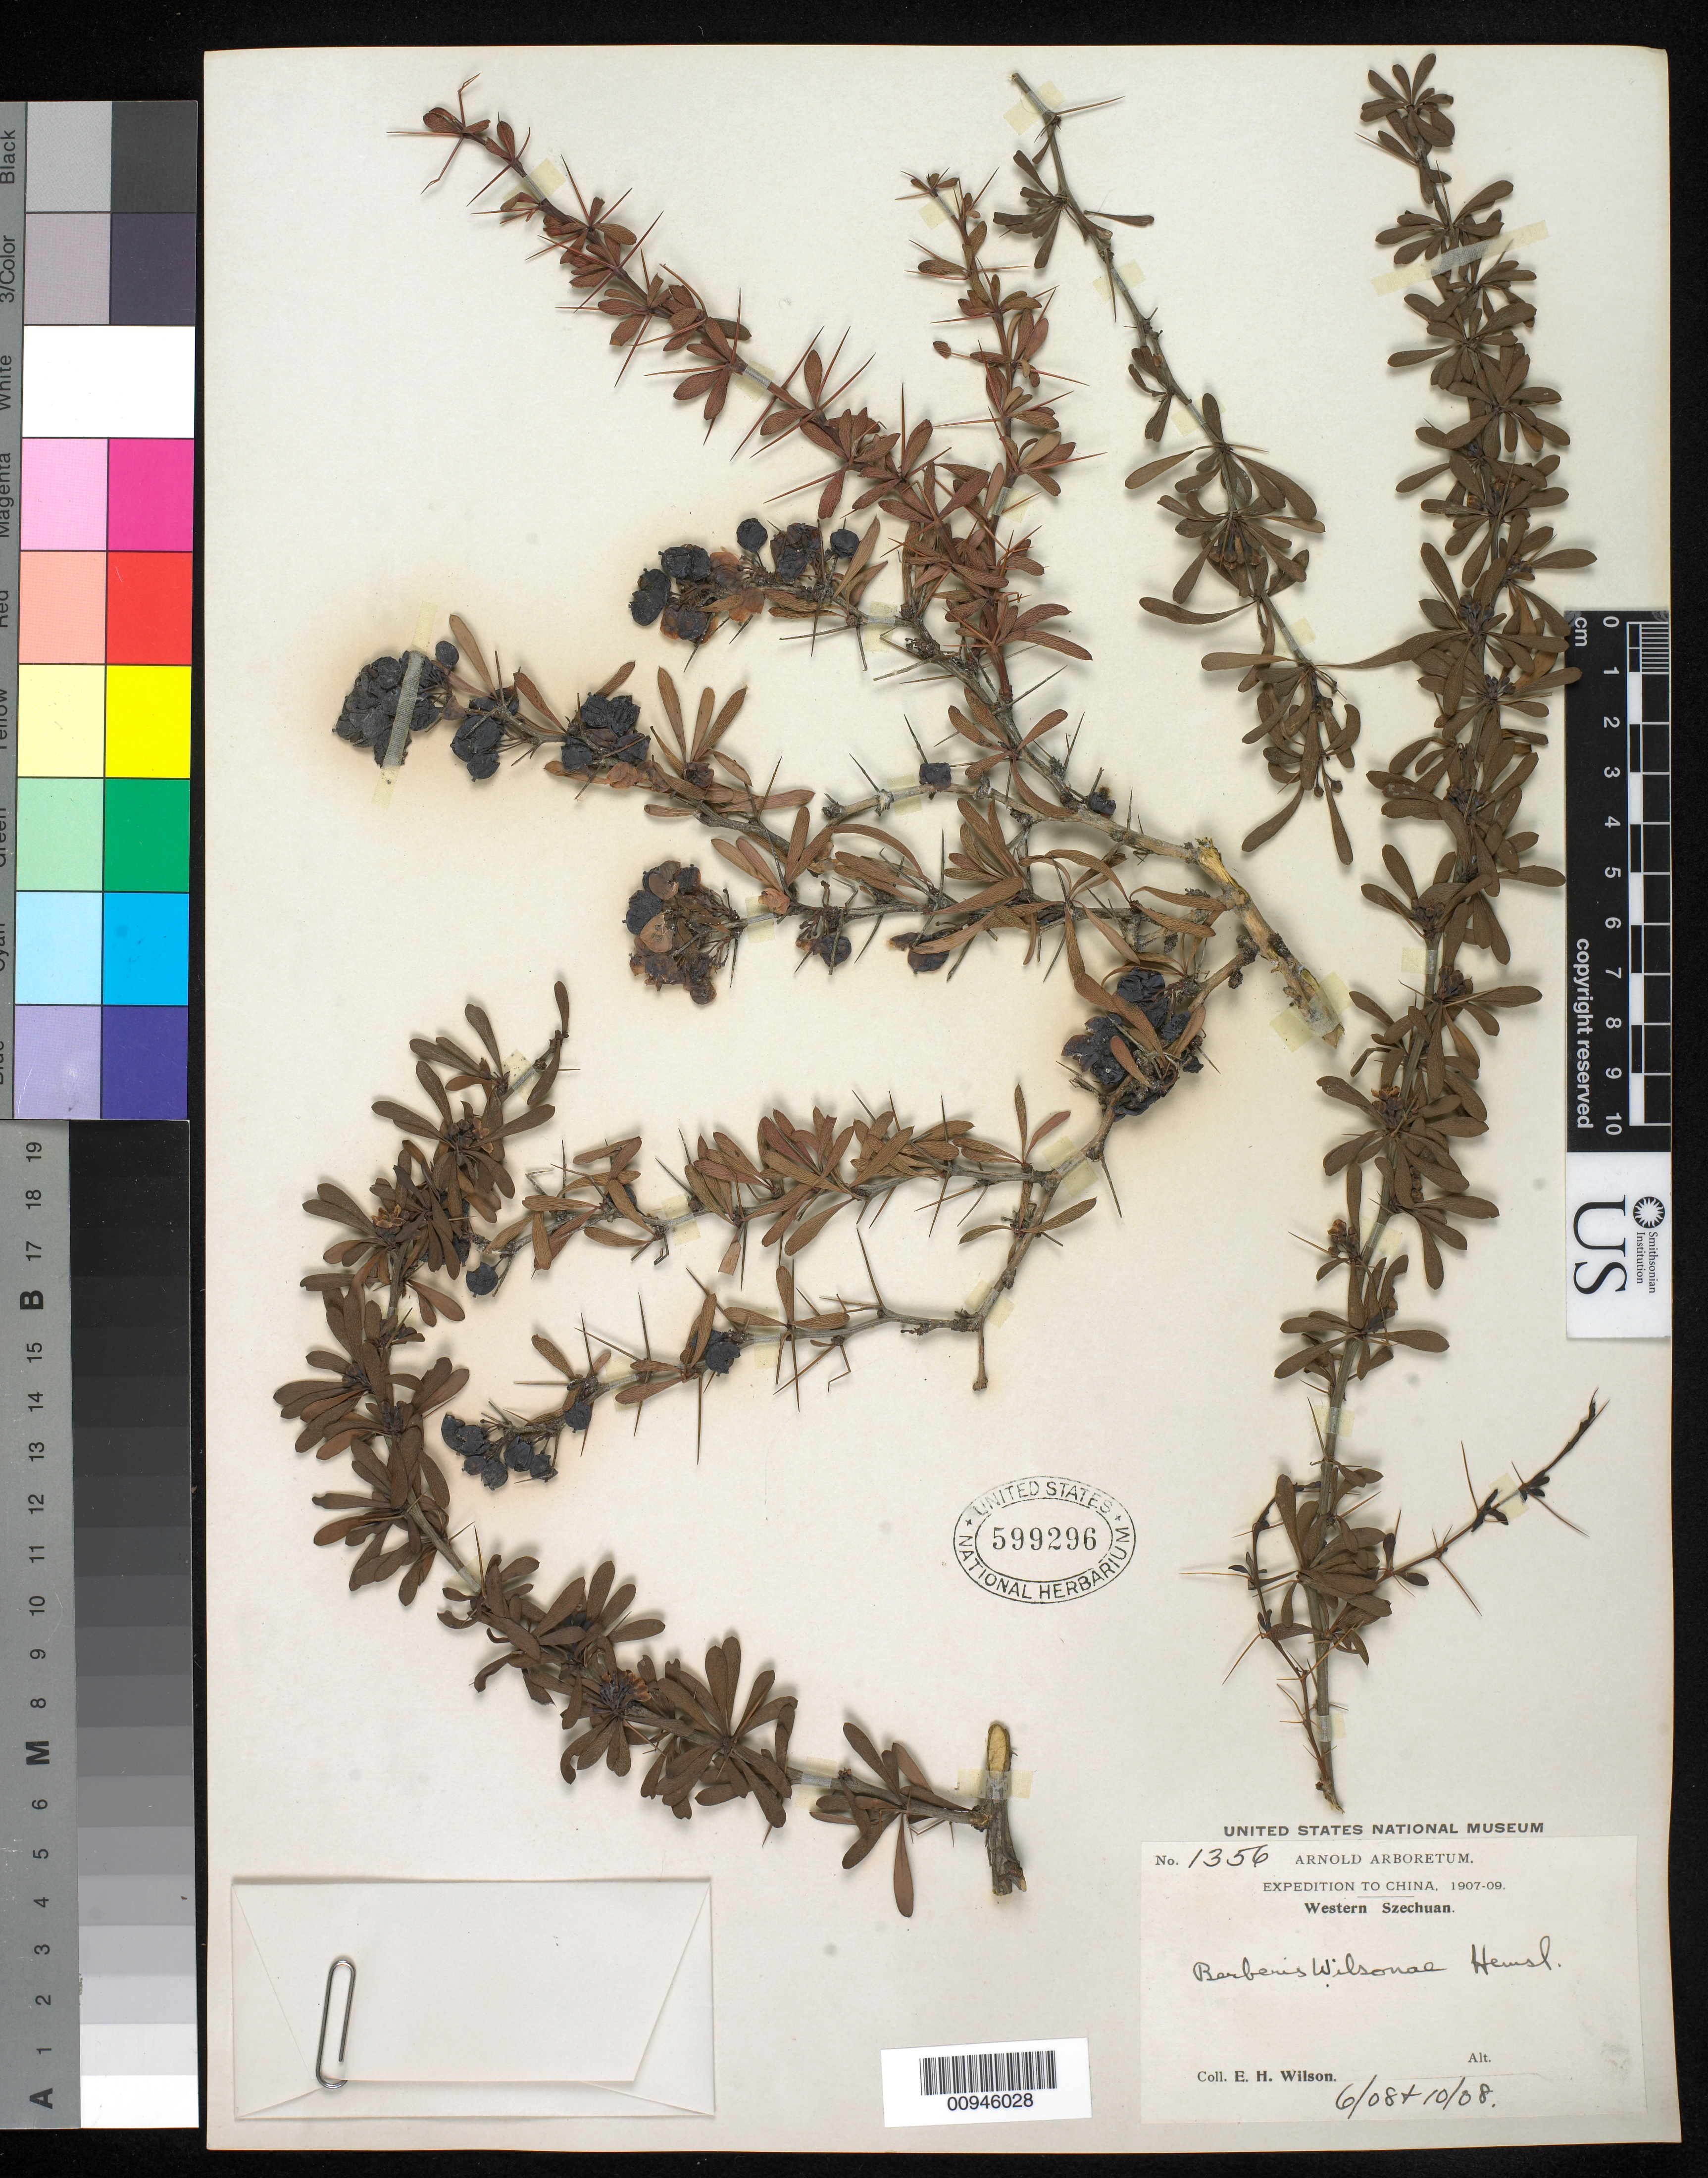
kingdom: Plantae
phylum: Tracheophyta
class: Magnoliopsida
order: Ranunculales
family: Berberidaceae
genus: Berberis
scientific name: Berberis wilsoniae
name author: Hemsl.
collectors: E. H. Wilson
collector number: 1356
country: China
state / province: Sichuan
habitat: species change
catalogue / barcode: US 599296